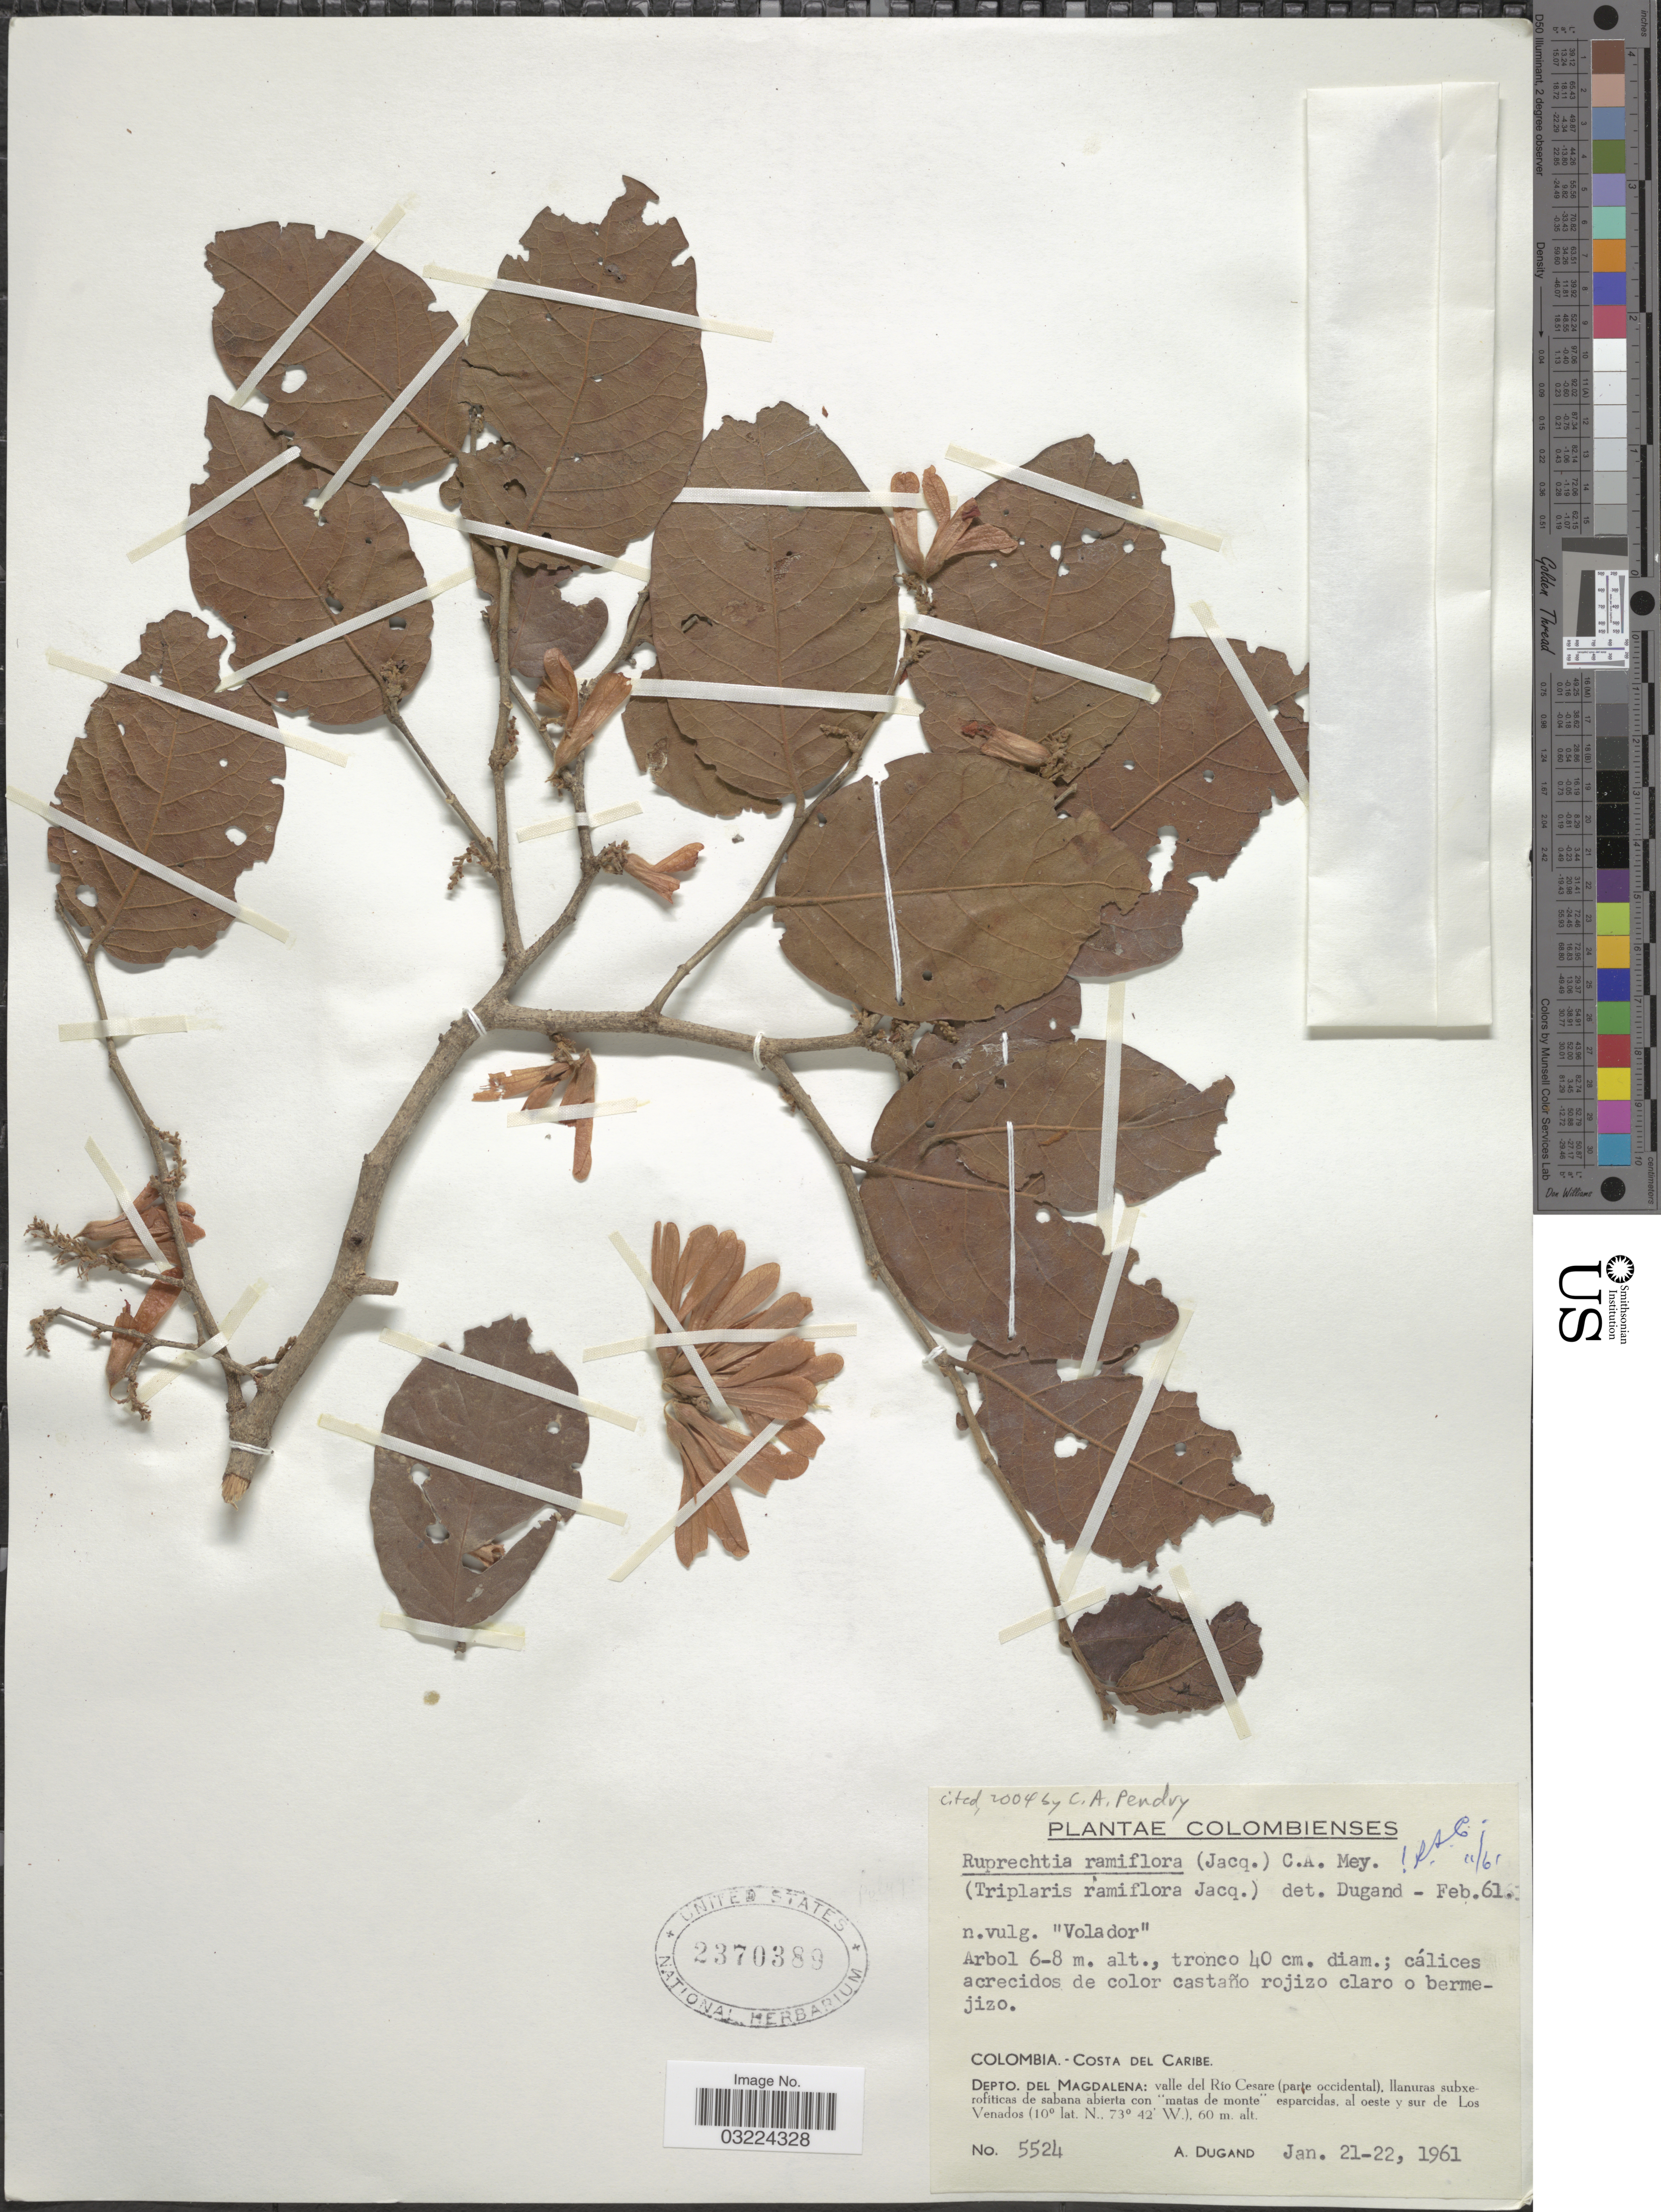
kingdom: Plantae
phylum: Tracheophyta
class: Magnoliopsida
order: Caryophyllales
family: Polygonaceae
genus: Ruprechtia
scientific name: Ruprechtia ramiflora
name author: (Jacq.) C.A. Mey.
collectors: A. Dugand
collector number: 5524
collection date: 1961-01-21/1961-01-22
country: Colombia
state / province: Magdalena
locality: Costa del Caribe. Depto. del Magdalena: valle del Río Cesare (parte occidental), al oeste y sur de Los Venados.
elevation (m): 60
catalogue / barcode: US 2370389